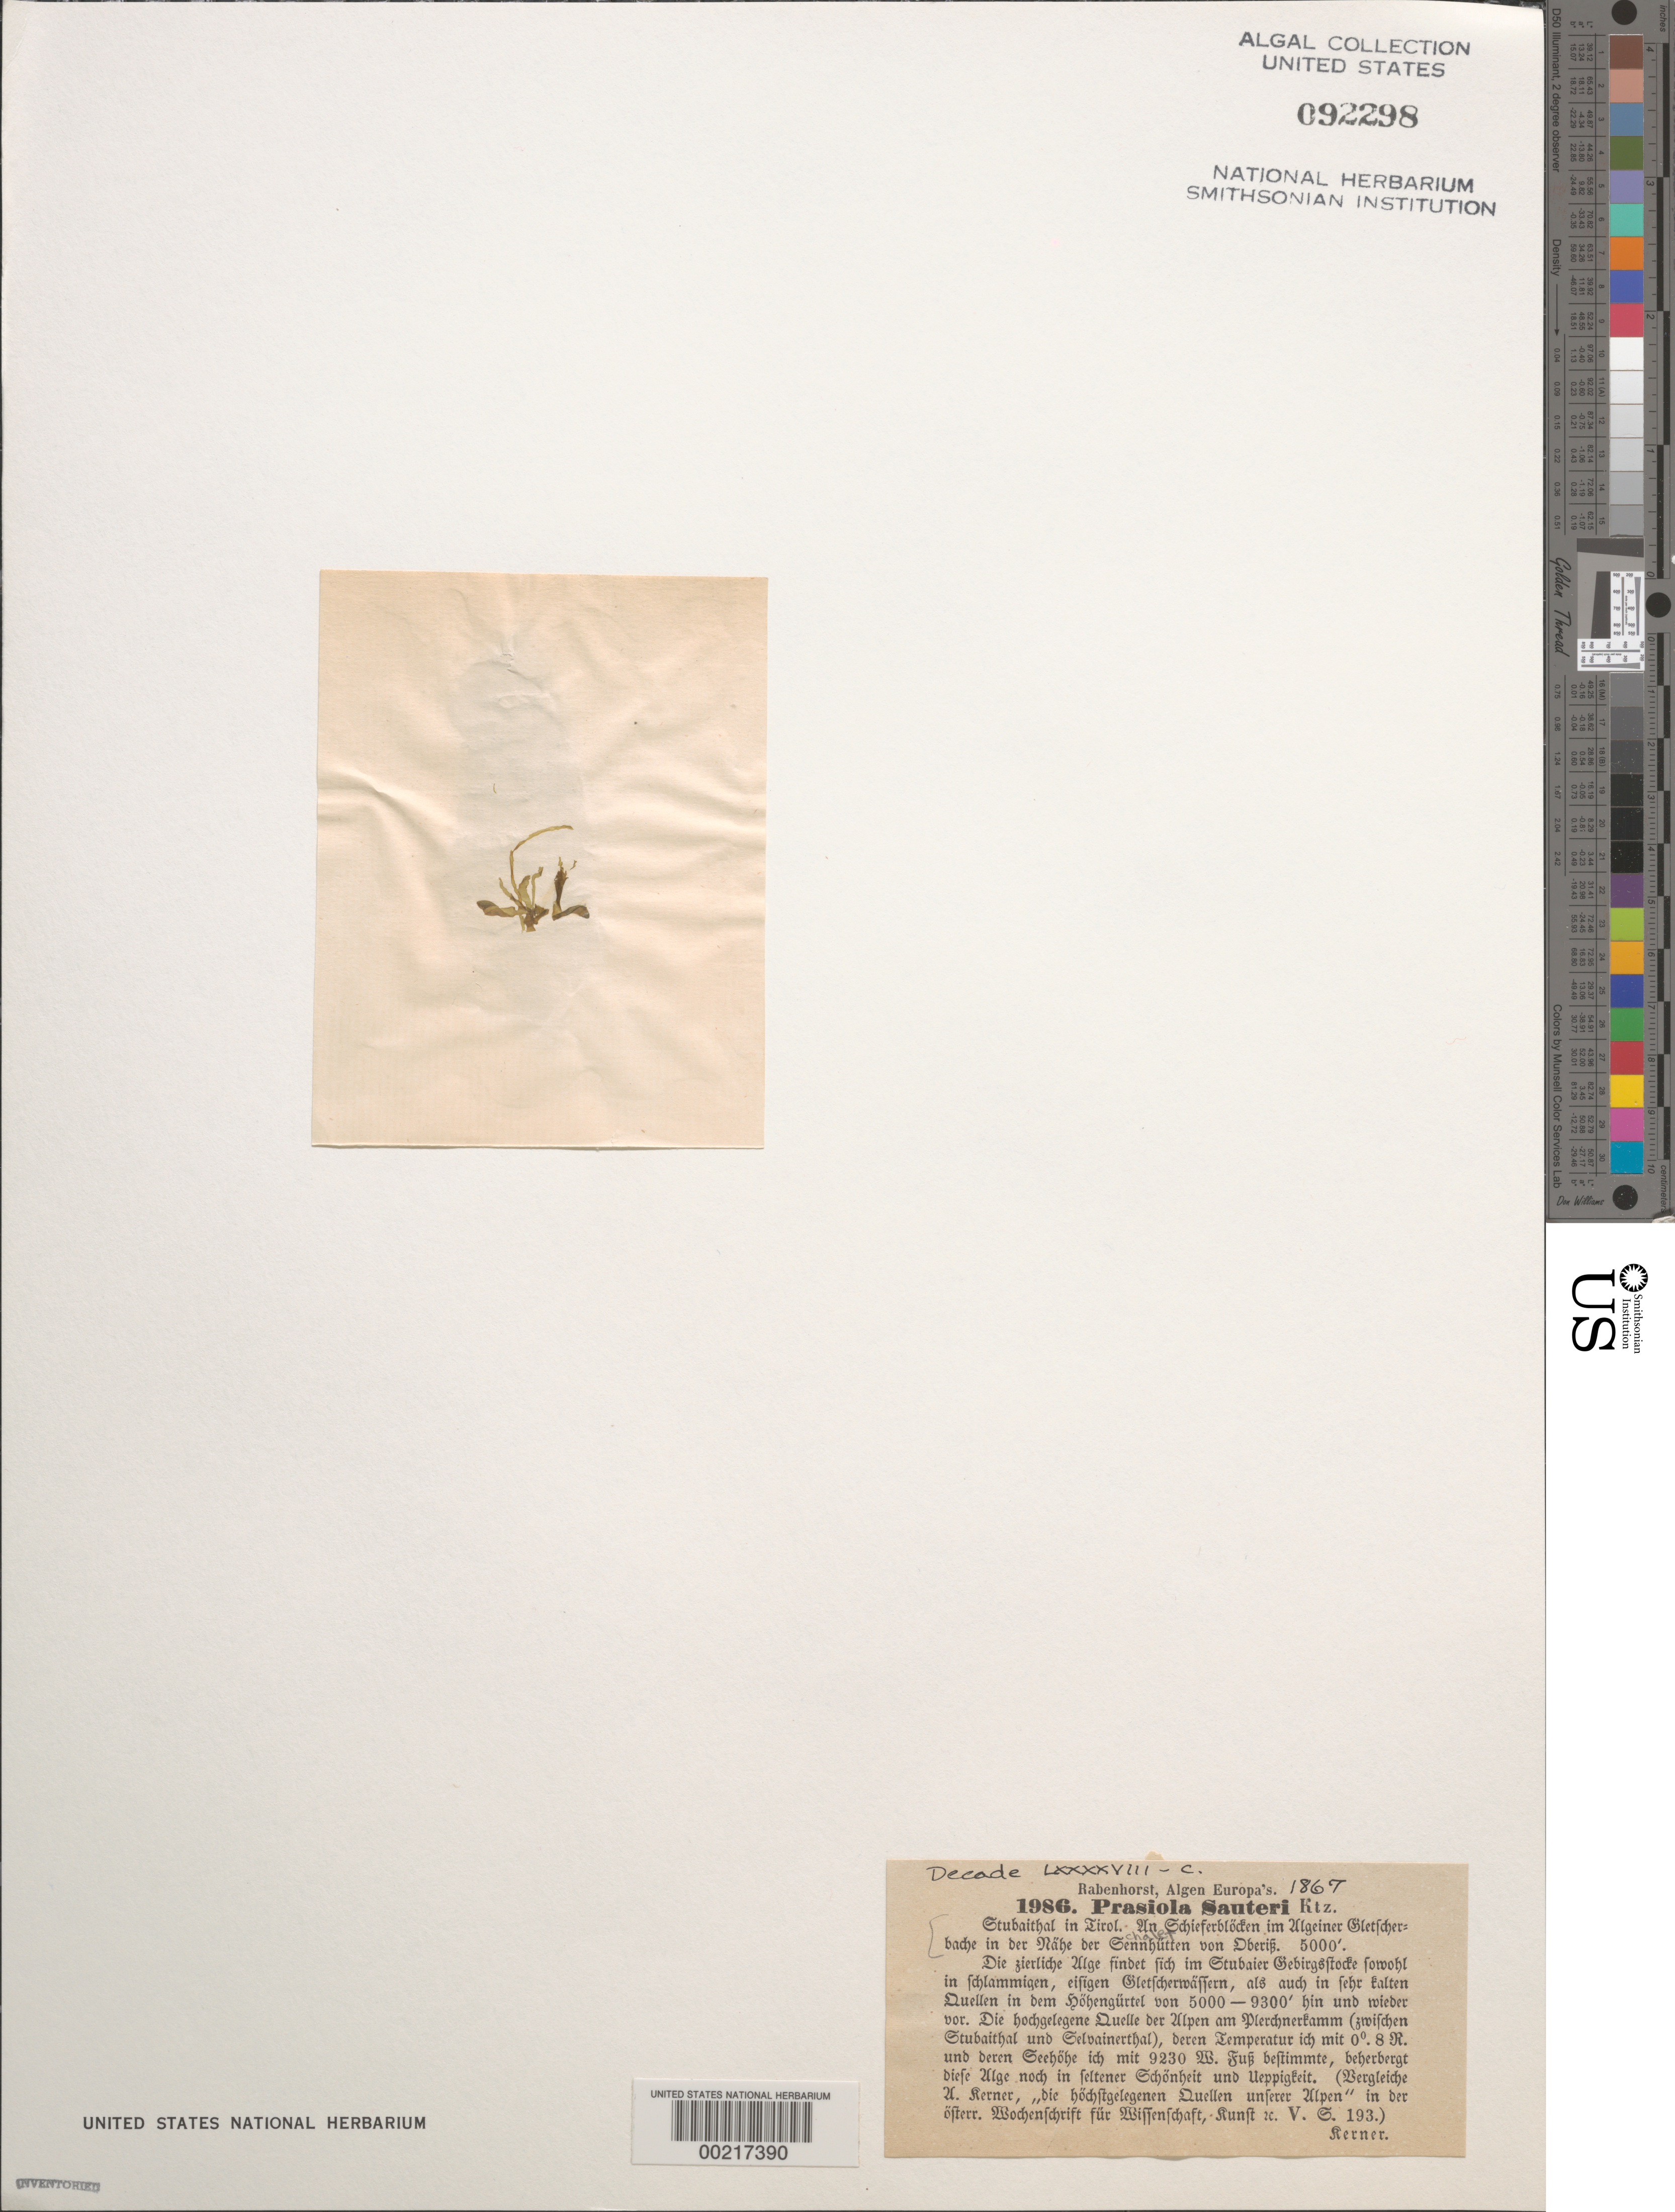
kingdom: Plantae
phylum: Chlorophyta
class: Trebouxiophyceae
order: Prasiolales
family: Prasiolaceae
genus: Prasiola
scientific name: Prasiola fluviatilis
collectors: A. Kerner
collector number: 1986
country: Austria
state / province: Tirol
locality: Stubaithal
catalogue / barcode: US 92298